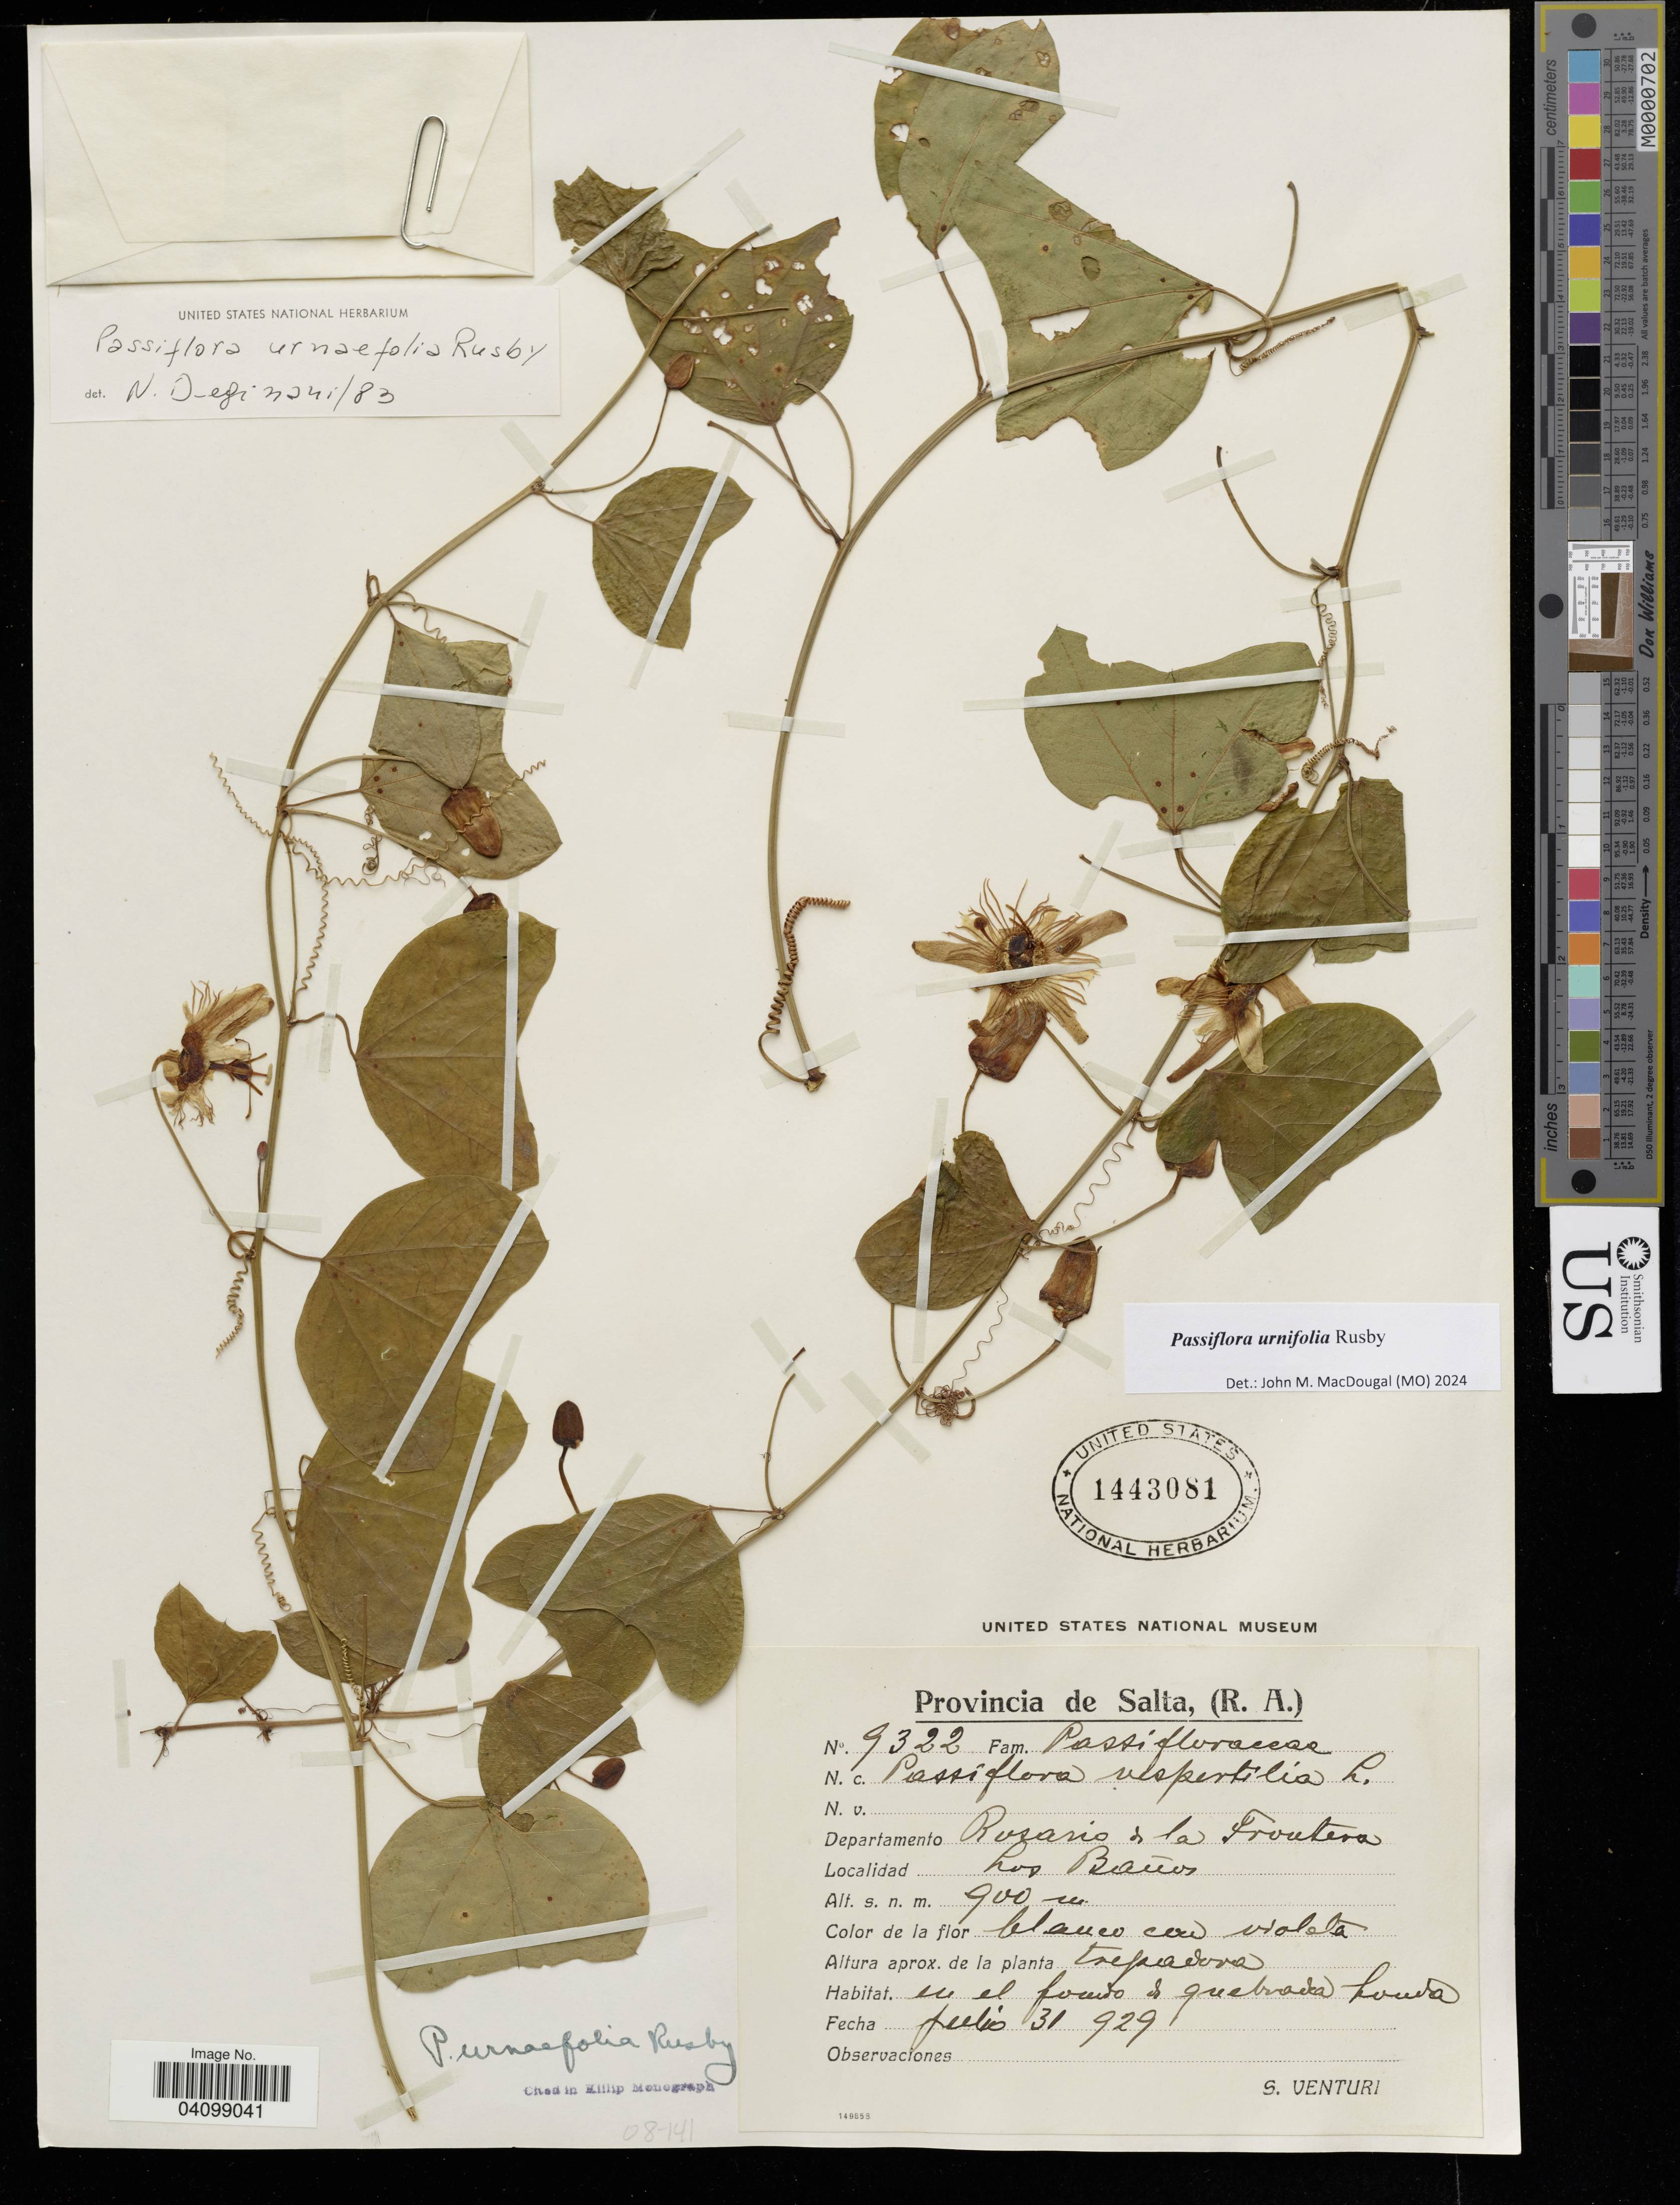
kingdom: Plantae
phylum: Tracheophyta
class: Magnoliopsida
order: Malpighiales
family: Passifloraceae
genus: Passiflora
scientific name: Passiflora urnifolia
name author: Rusby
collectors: S. Venturi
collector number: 9322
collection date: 1929-07-31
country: Argentina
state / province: Salta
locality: Rosario de la Frontera. Los Baños.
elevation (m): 900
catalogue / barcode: US 1443081